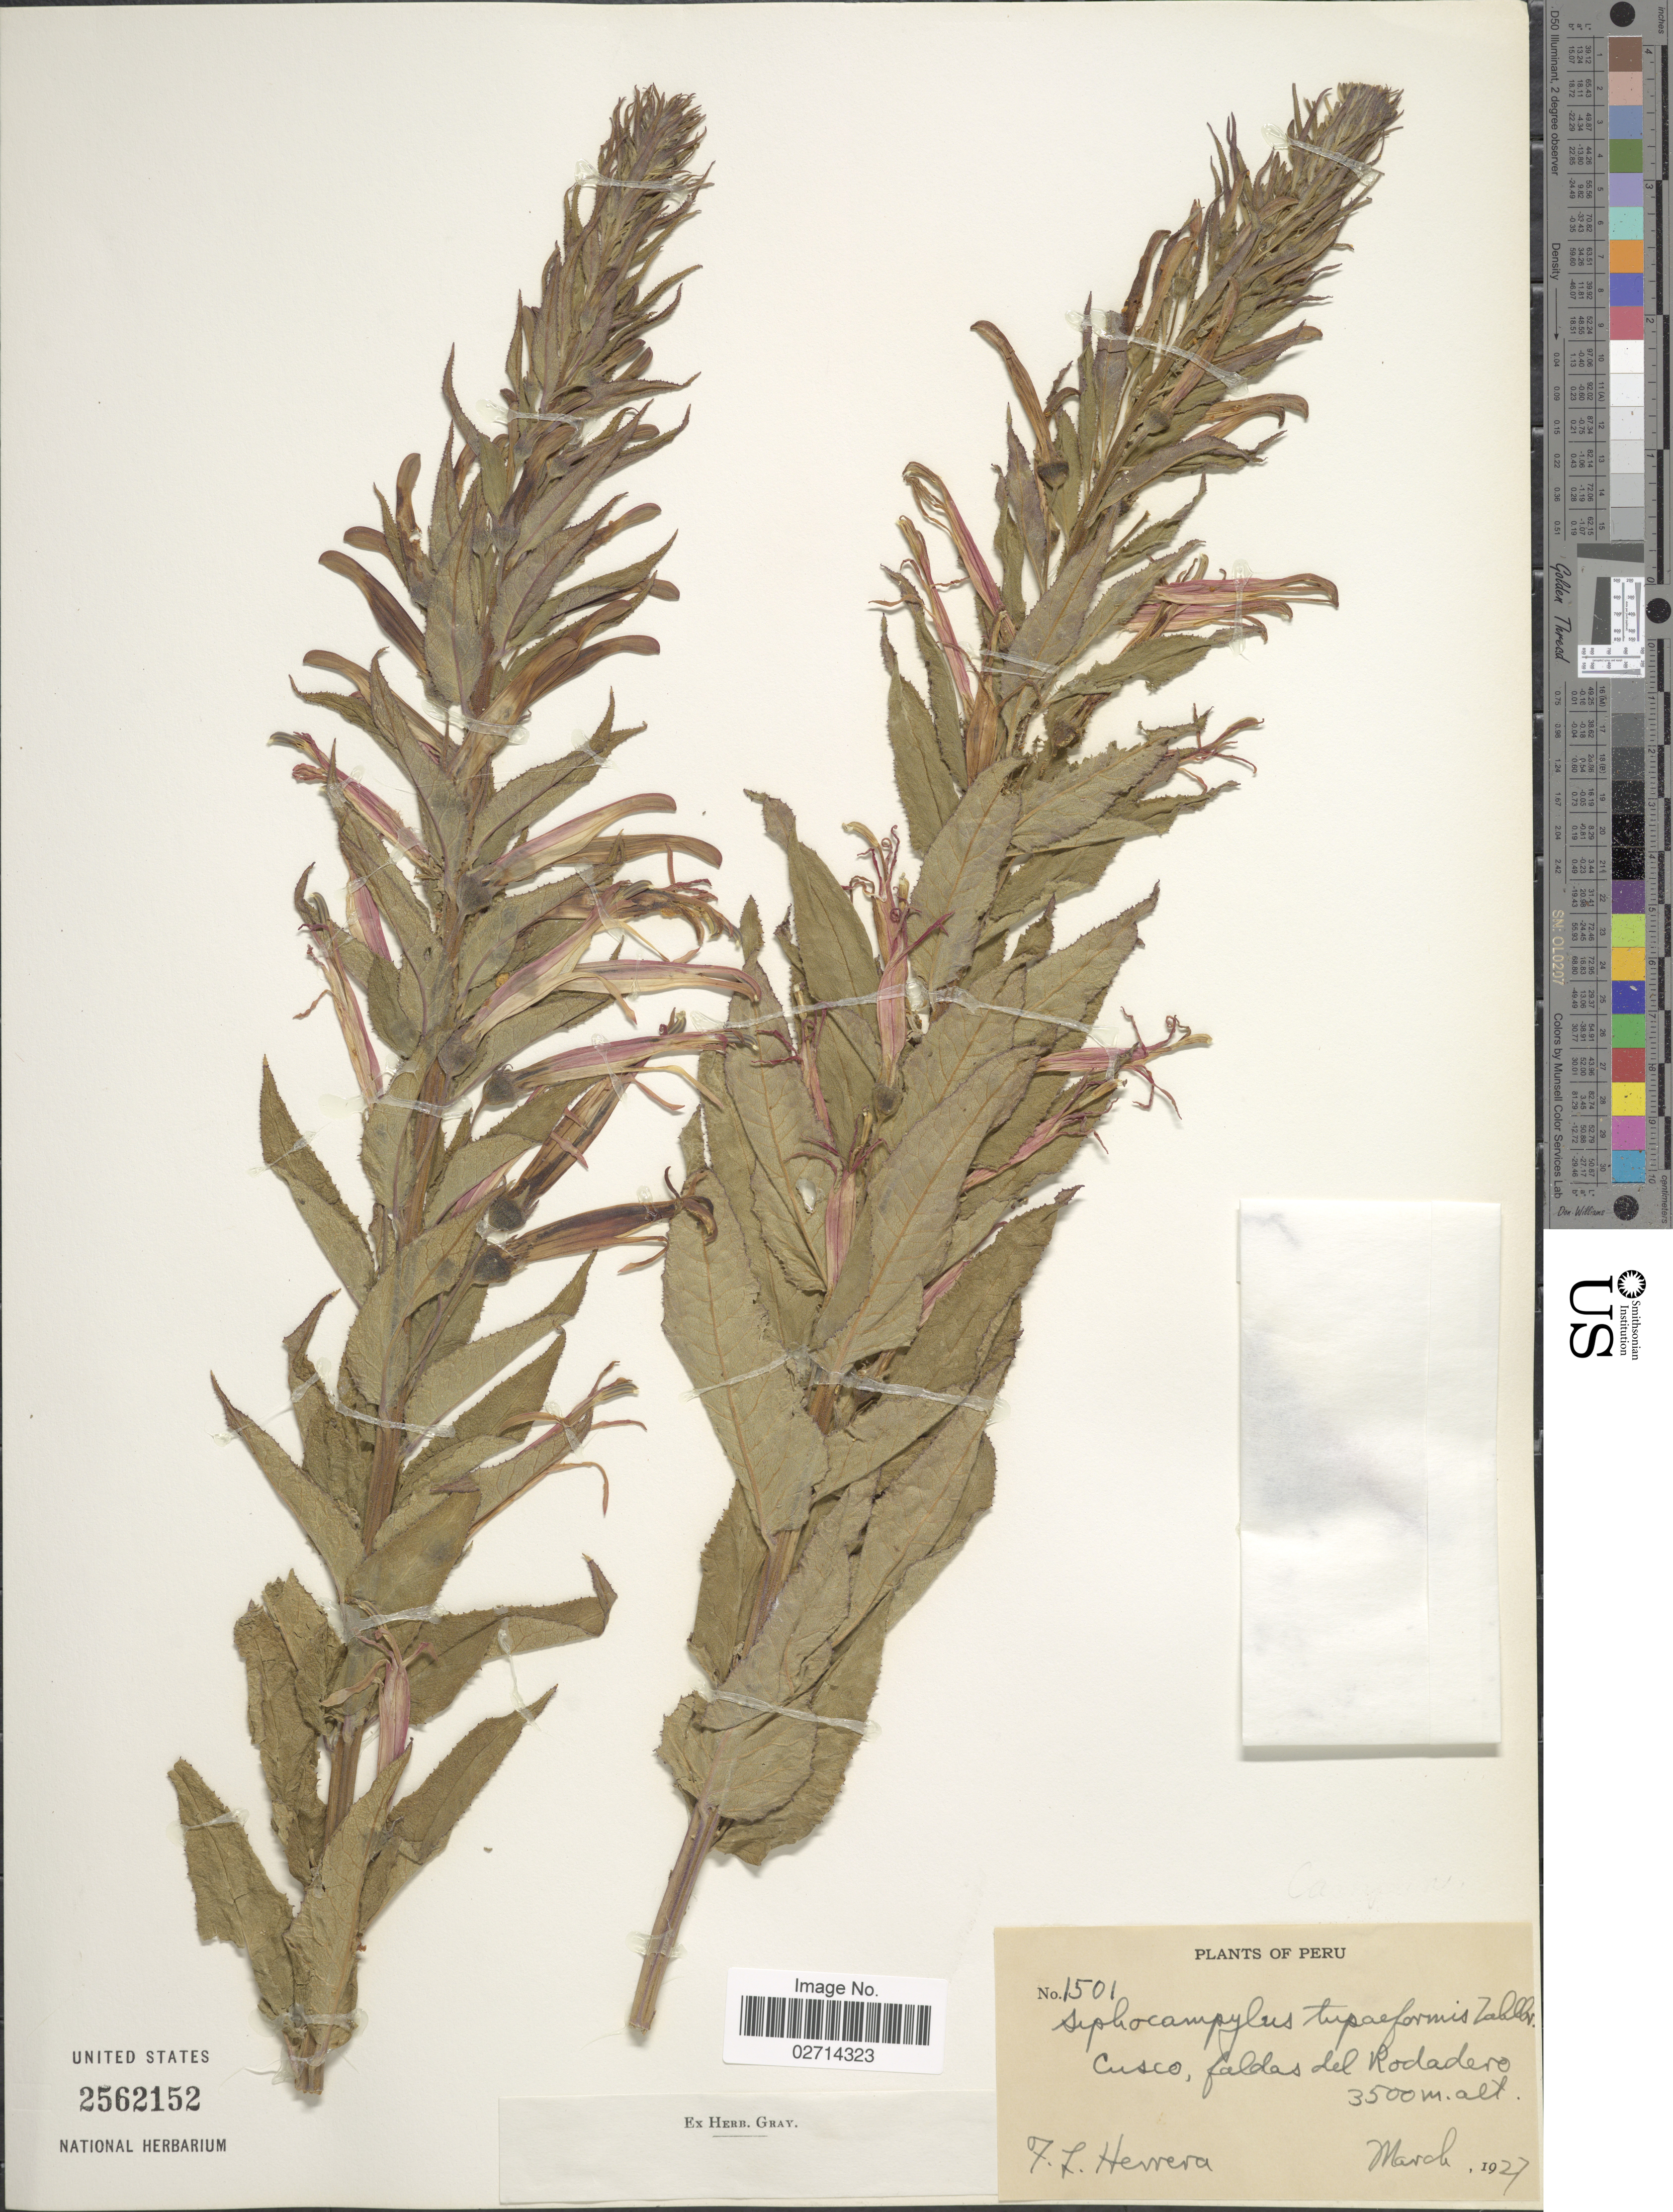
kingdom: Plantae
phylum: Tracheophyta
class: Magnoliopsida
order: Asterales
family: Campanulaceae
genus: Siphocampylus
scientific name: Siphocampylus tupaeformis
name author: Zahlbr.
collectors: F. L. Herrera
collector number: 1501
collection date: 1927-03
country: Peru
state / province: Cusco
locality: Faldas del Rodadero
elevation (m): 3500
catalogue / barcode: US 2562152